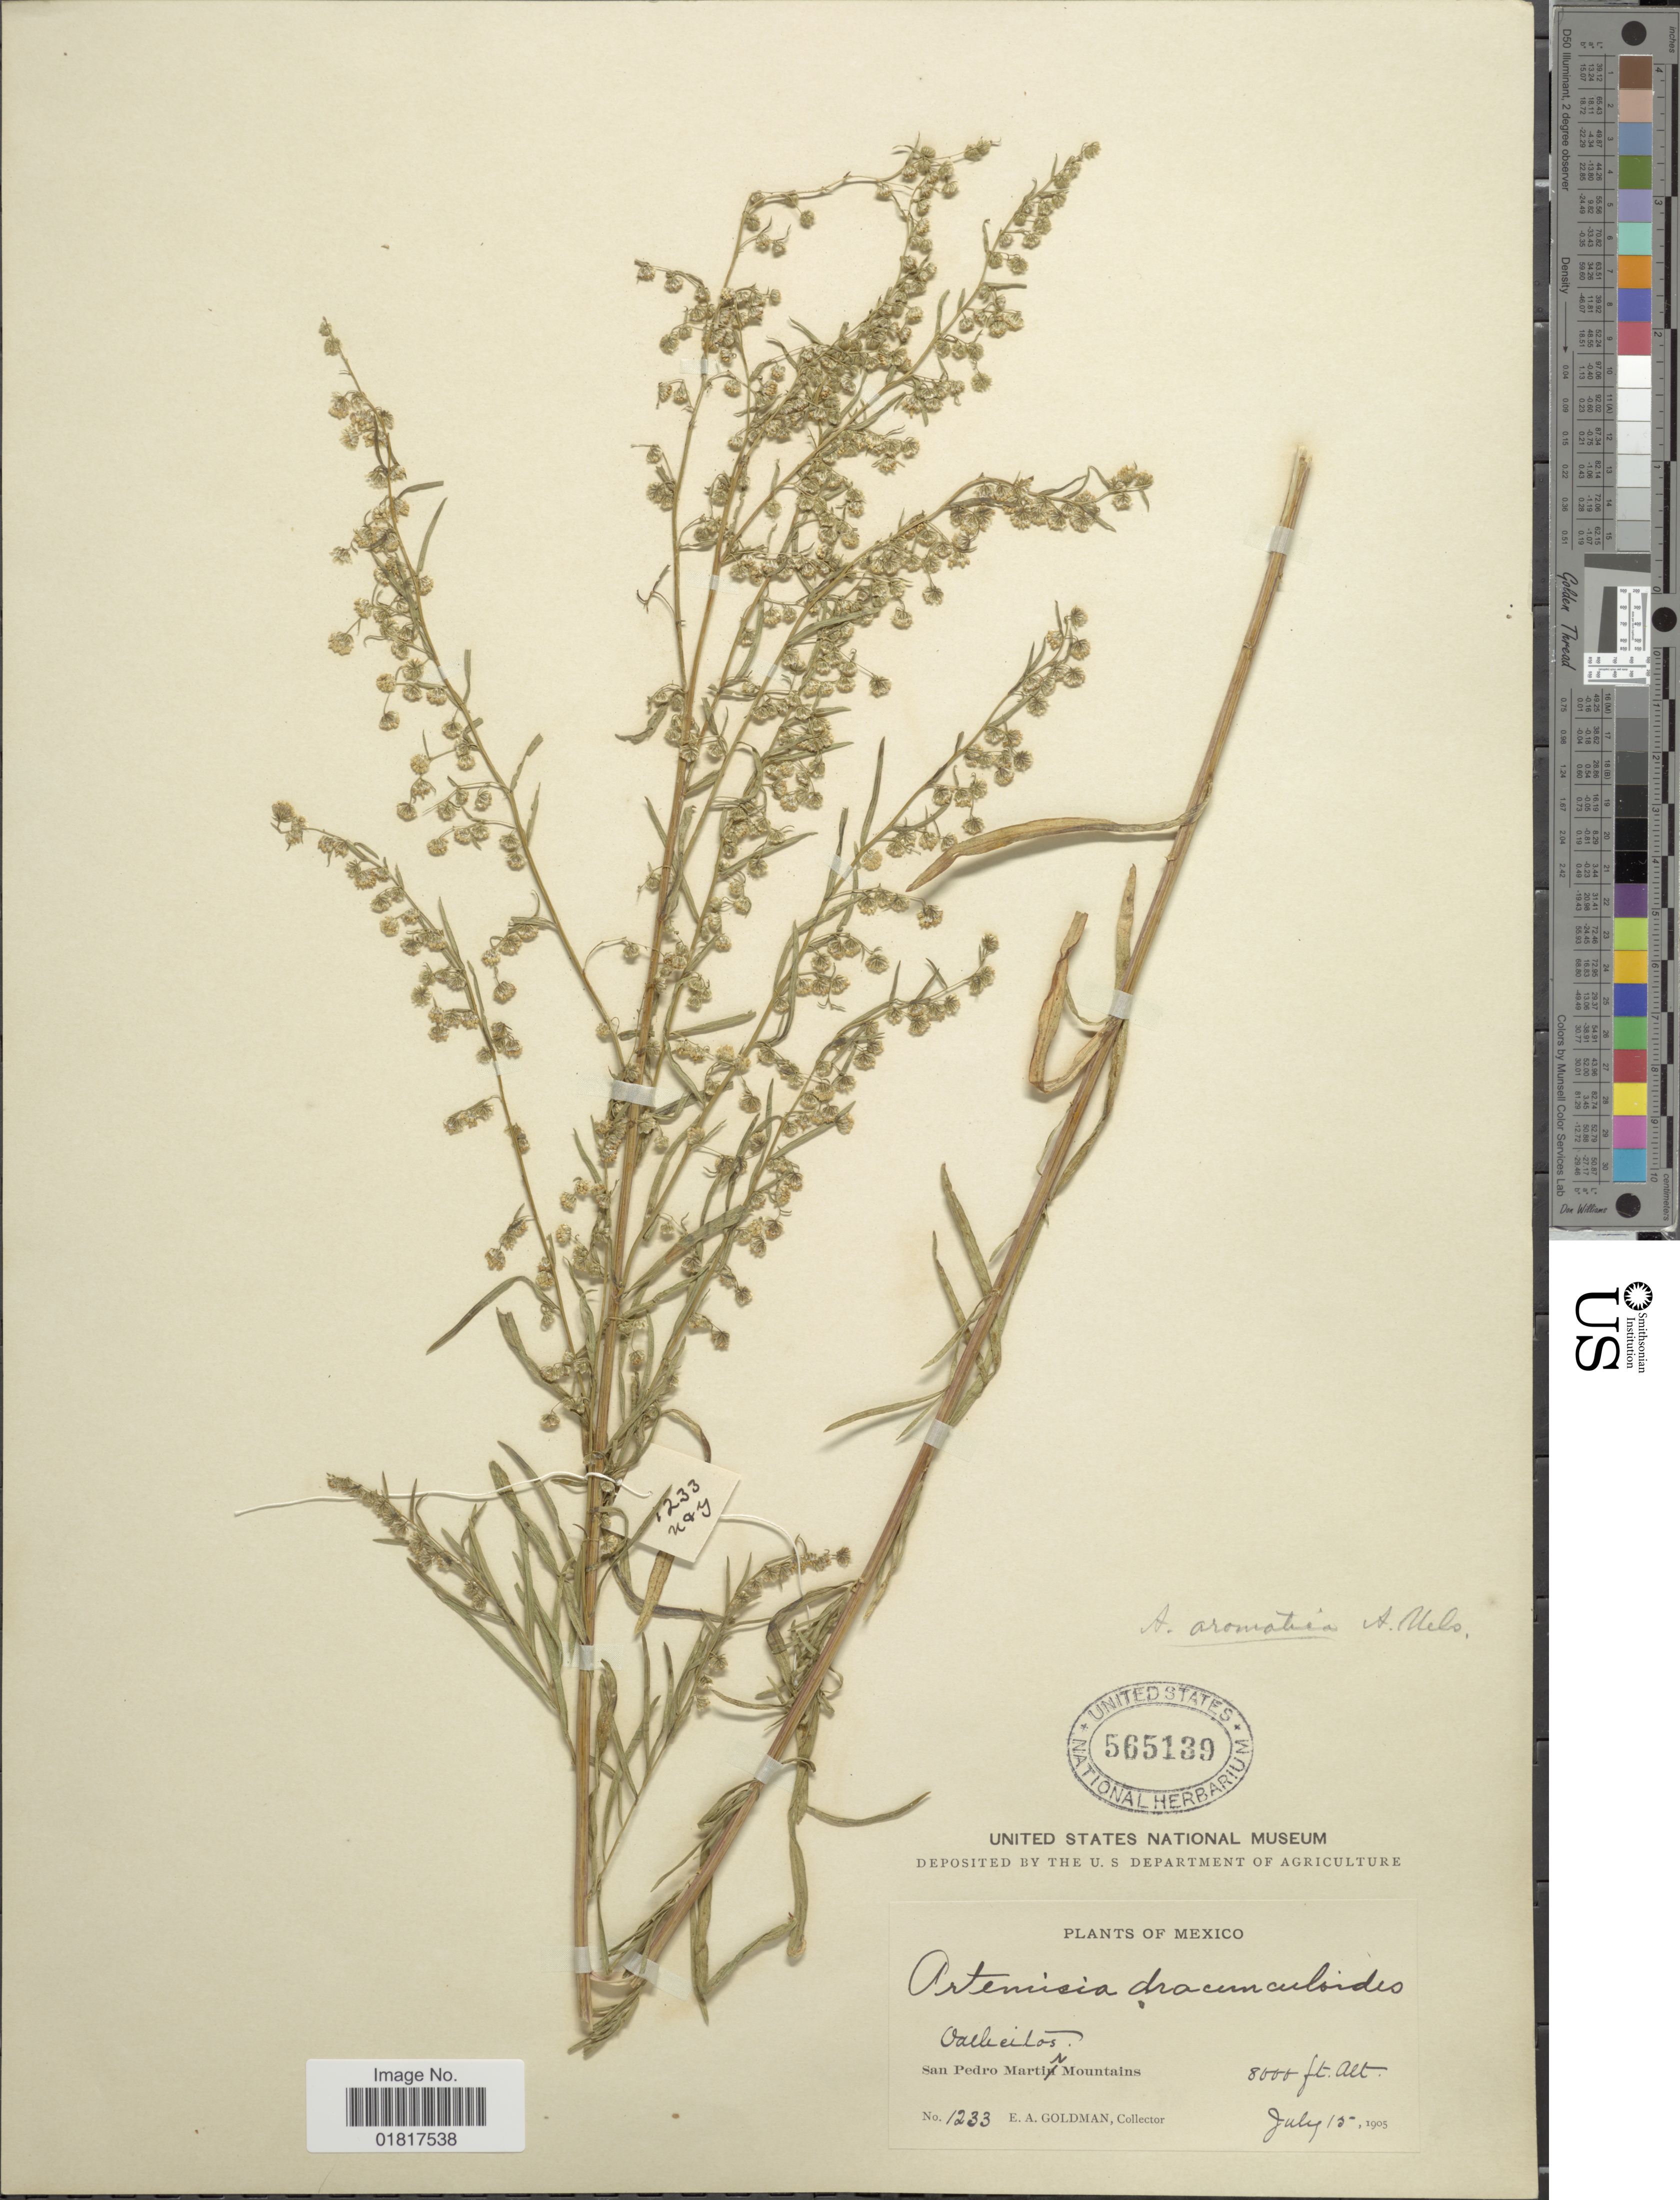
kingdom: Plantae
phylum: Tracheophyta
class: Magnoliopsida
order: Asterales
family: Asteraceae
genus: Artemisia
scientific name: Artemisia aromatica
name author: A. Nelson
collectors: E. A. Goldman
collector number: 1233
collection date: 1905-07-15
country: Mexico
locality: Valee citos, San Pedro Martin Mountains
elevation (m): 2438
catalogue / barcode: US 565139